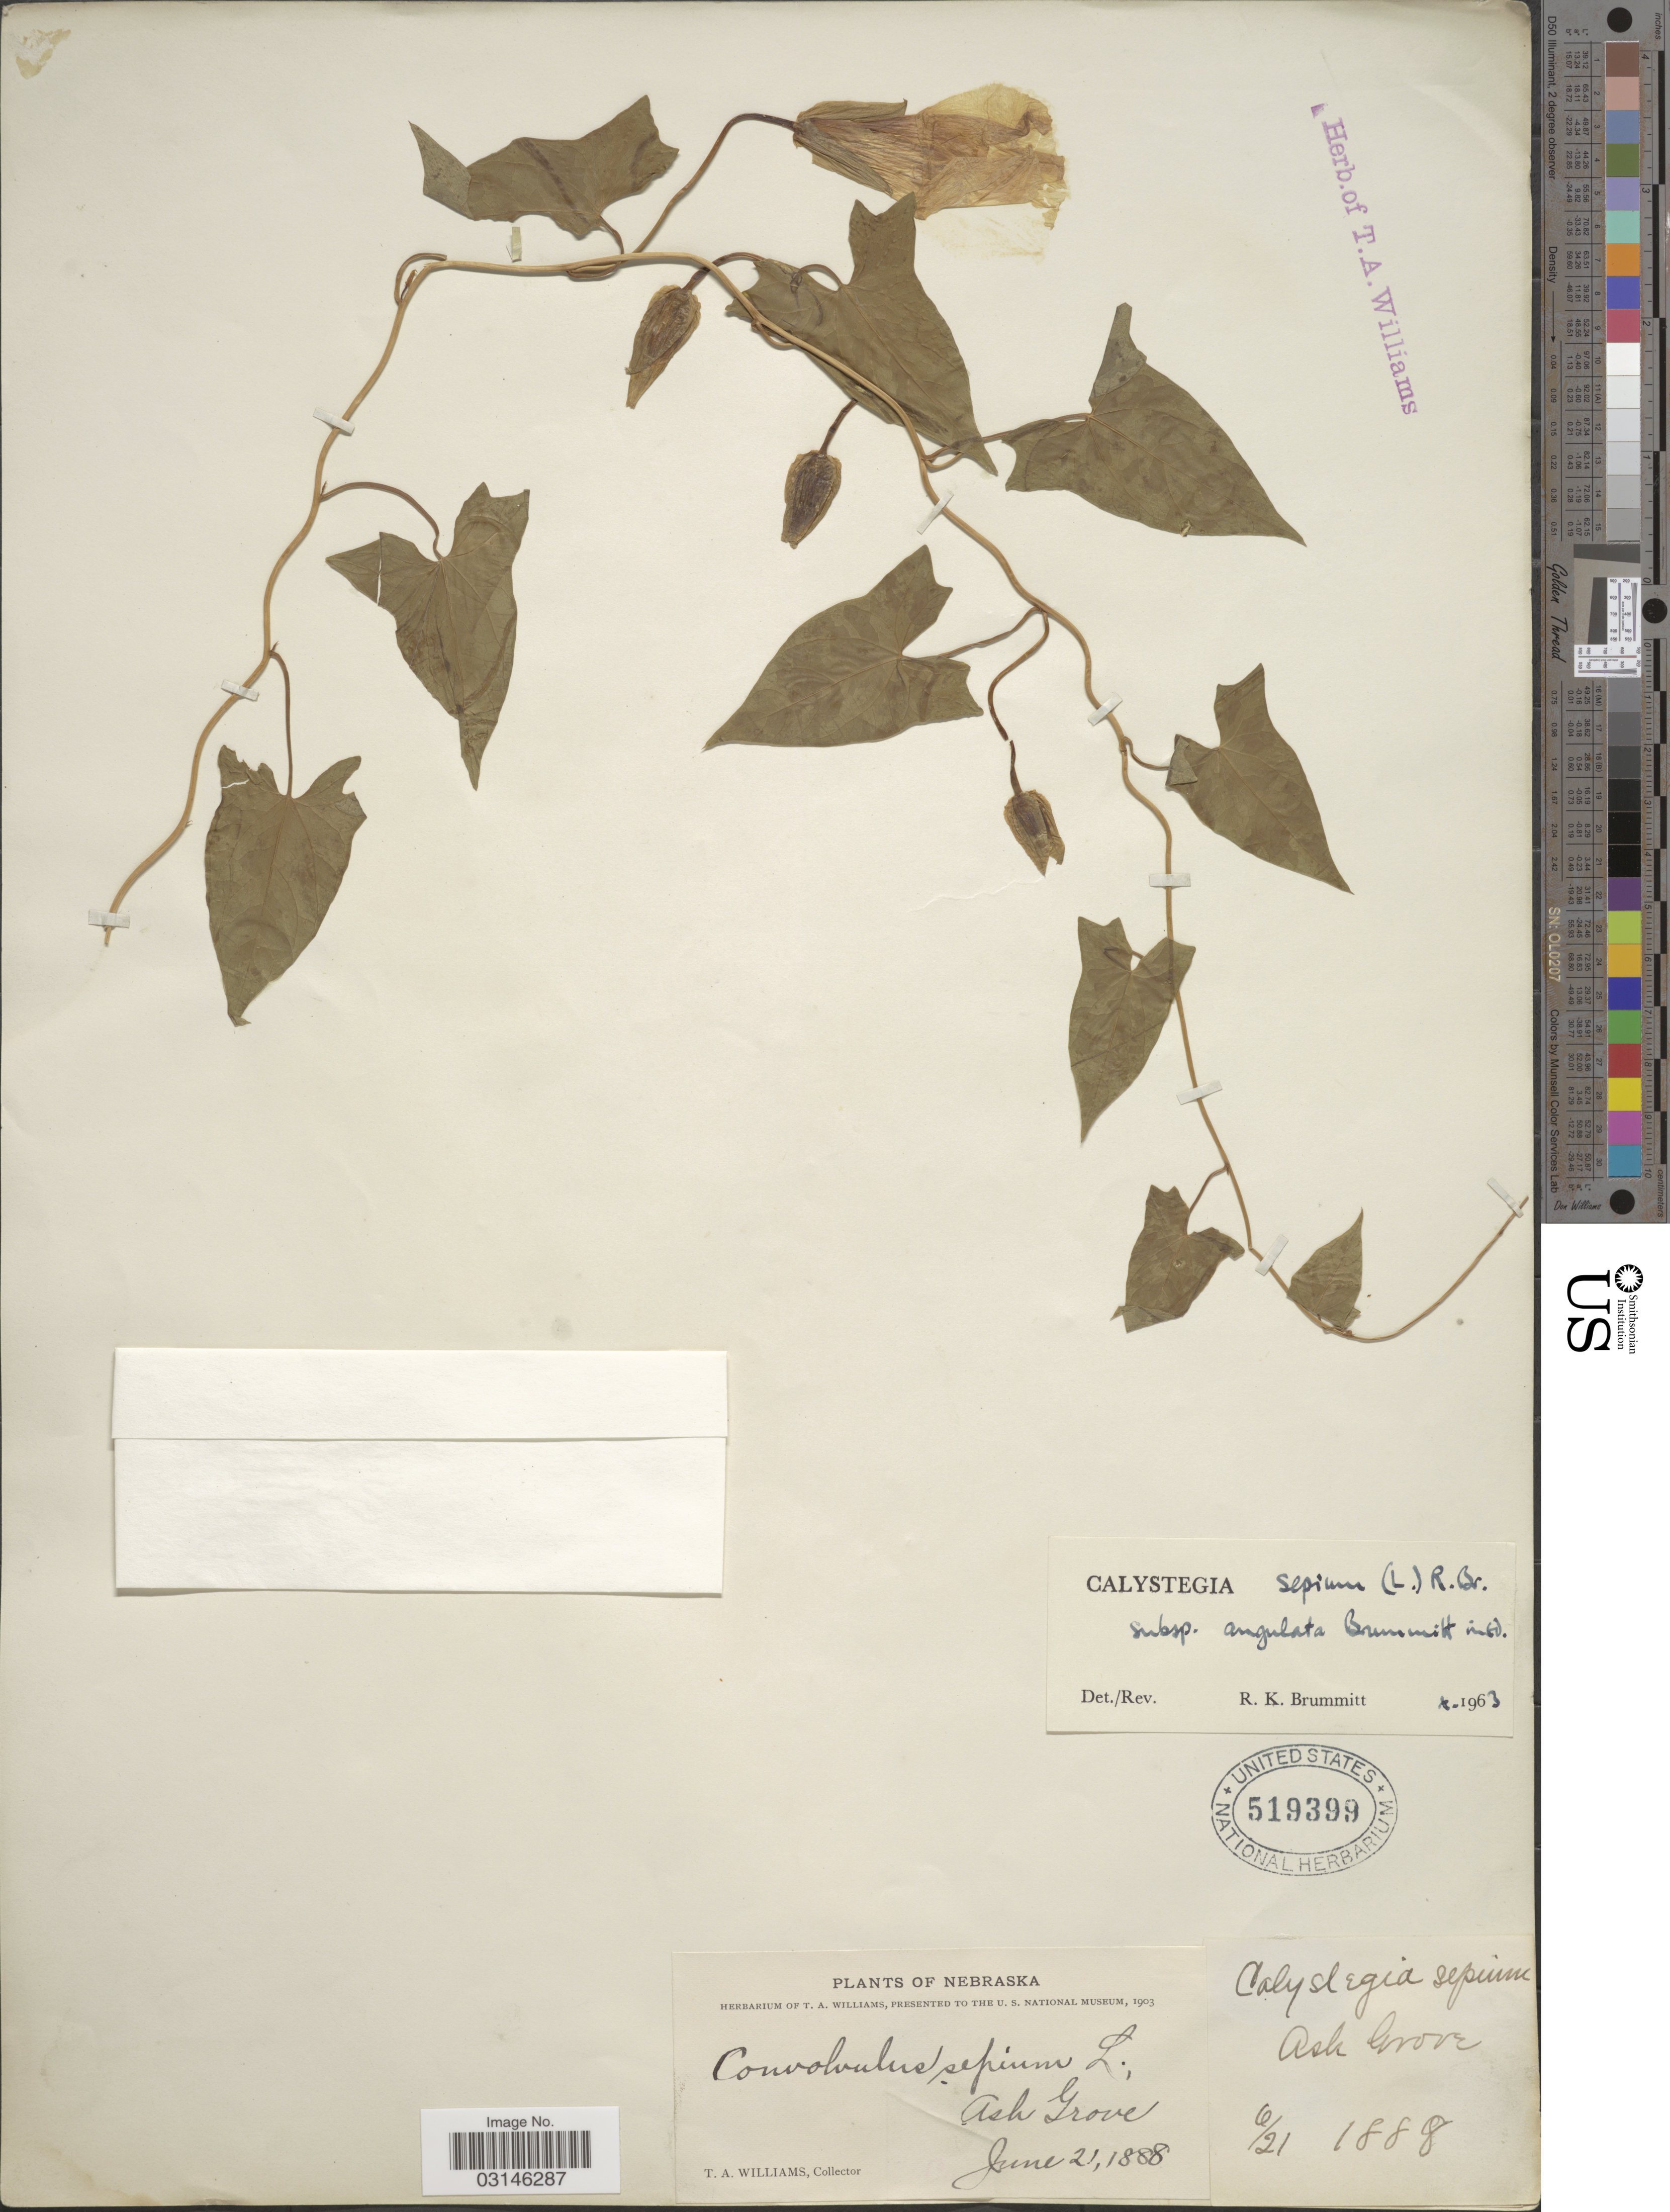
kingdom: Plantae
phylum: Tracheophyta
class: Magnoliopsida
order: Solanales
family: Convolvulaceae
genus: Calystegia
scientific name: Calystegia sepium subsp. angulata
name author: Brummitt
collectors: T. Williams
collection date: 1888-06-21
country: United States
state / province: Nebraska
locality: Ash Grove.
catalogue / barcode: US 519399